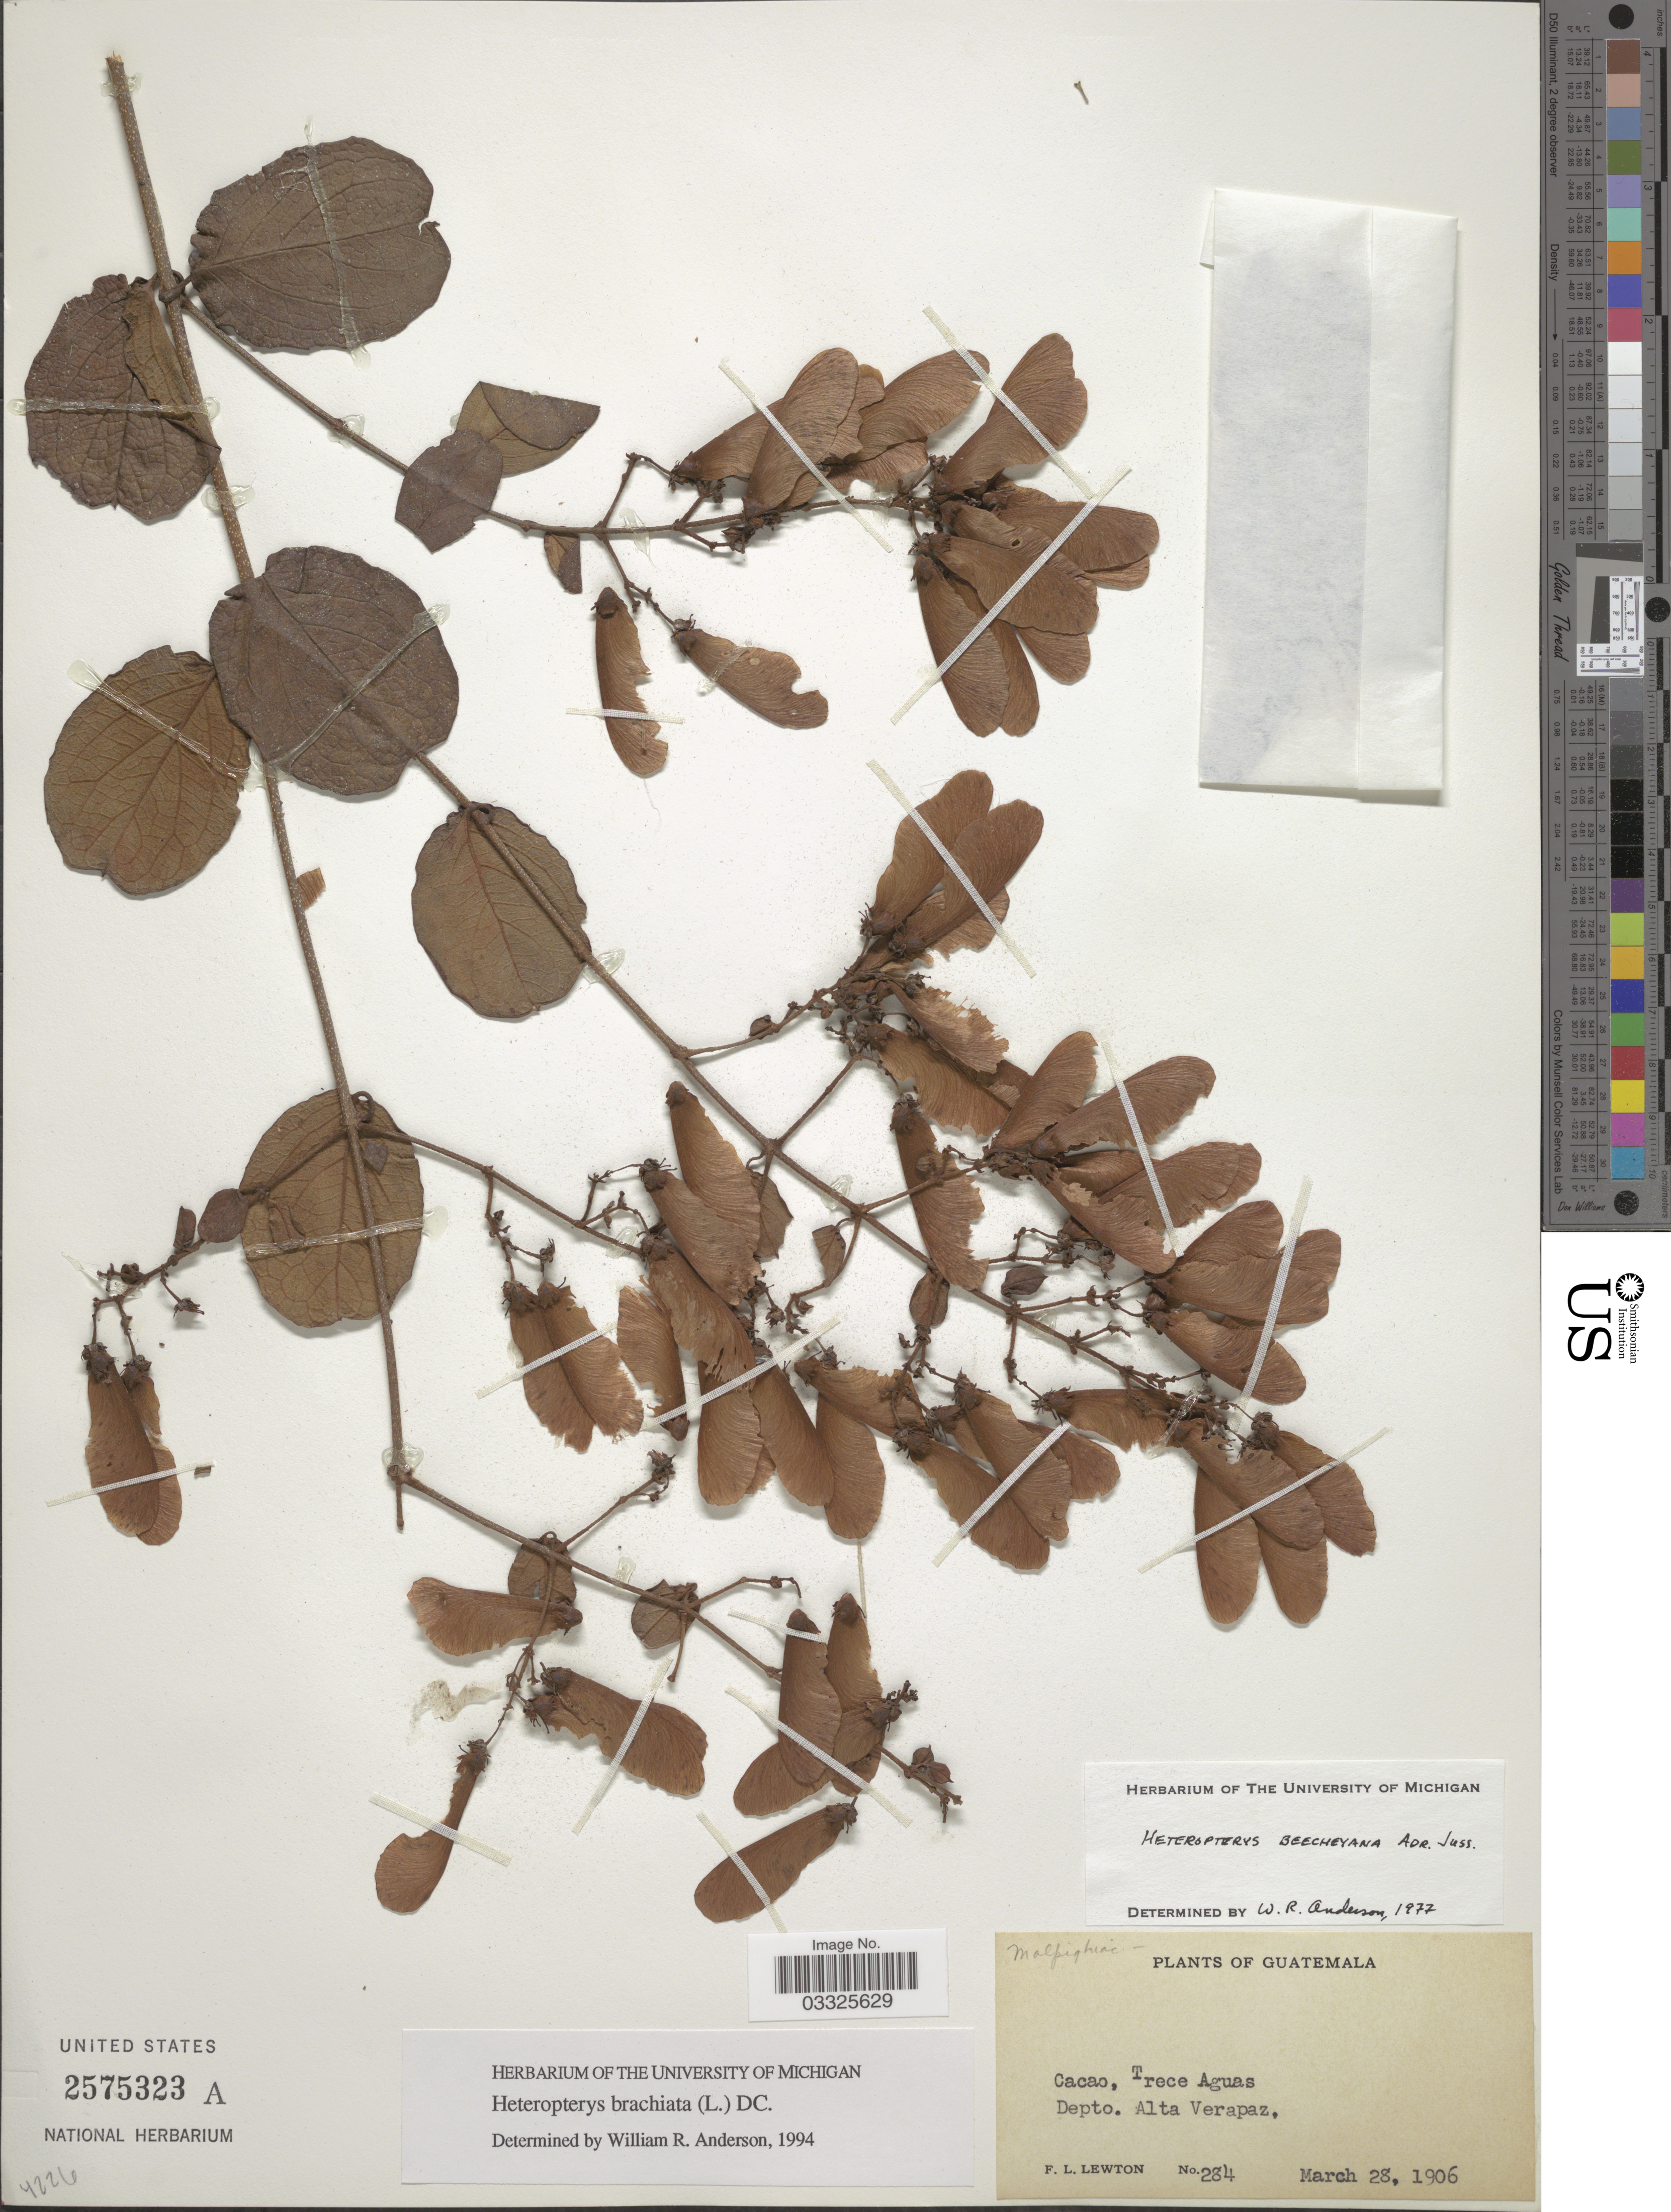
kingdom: Plantae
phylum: Tracheophyta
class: Magnoliopsida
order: Malpighiales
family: Malpighiaceae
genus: Heteropterys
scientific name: Heteropterys brachiata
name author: (L.) DC.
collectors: F. L. Lewton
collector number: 284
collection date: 1906-03-28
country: Guatemala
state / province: Alta Verapaz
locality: Cacao, Trece Aguas. Depto. Alto Verapaz.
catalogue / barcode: US 2575323A